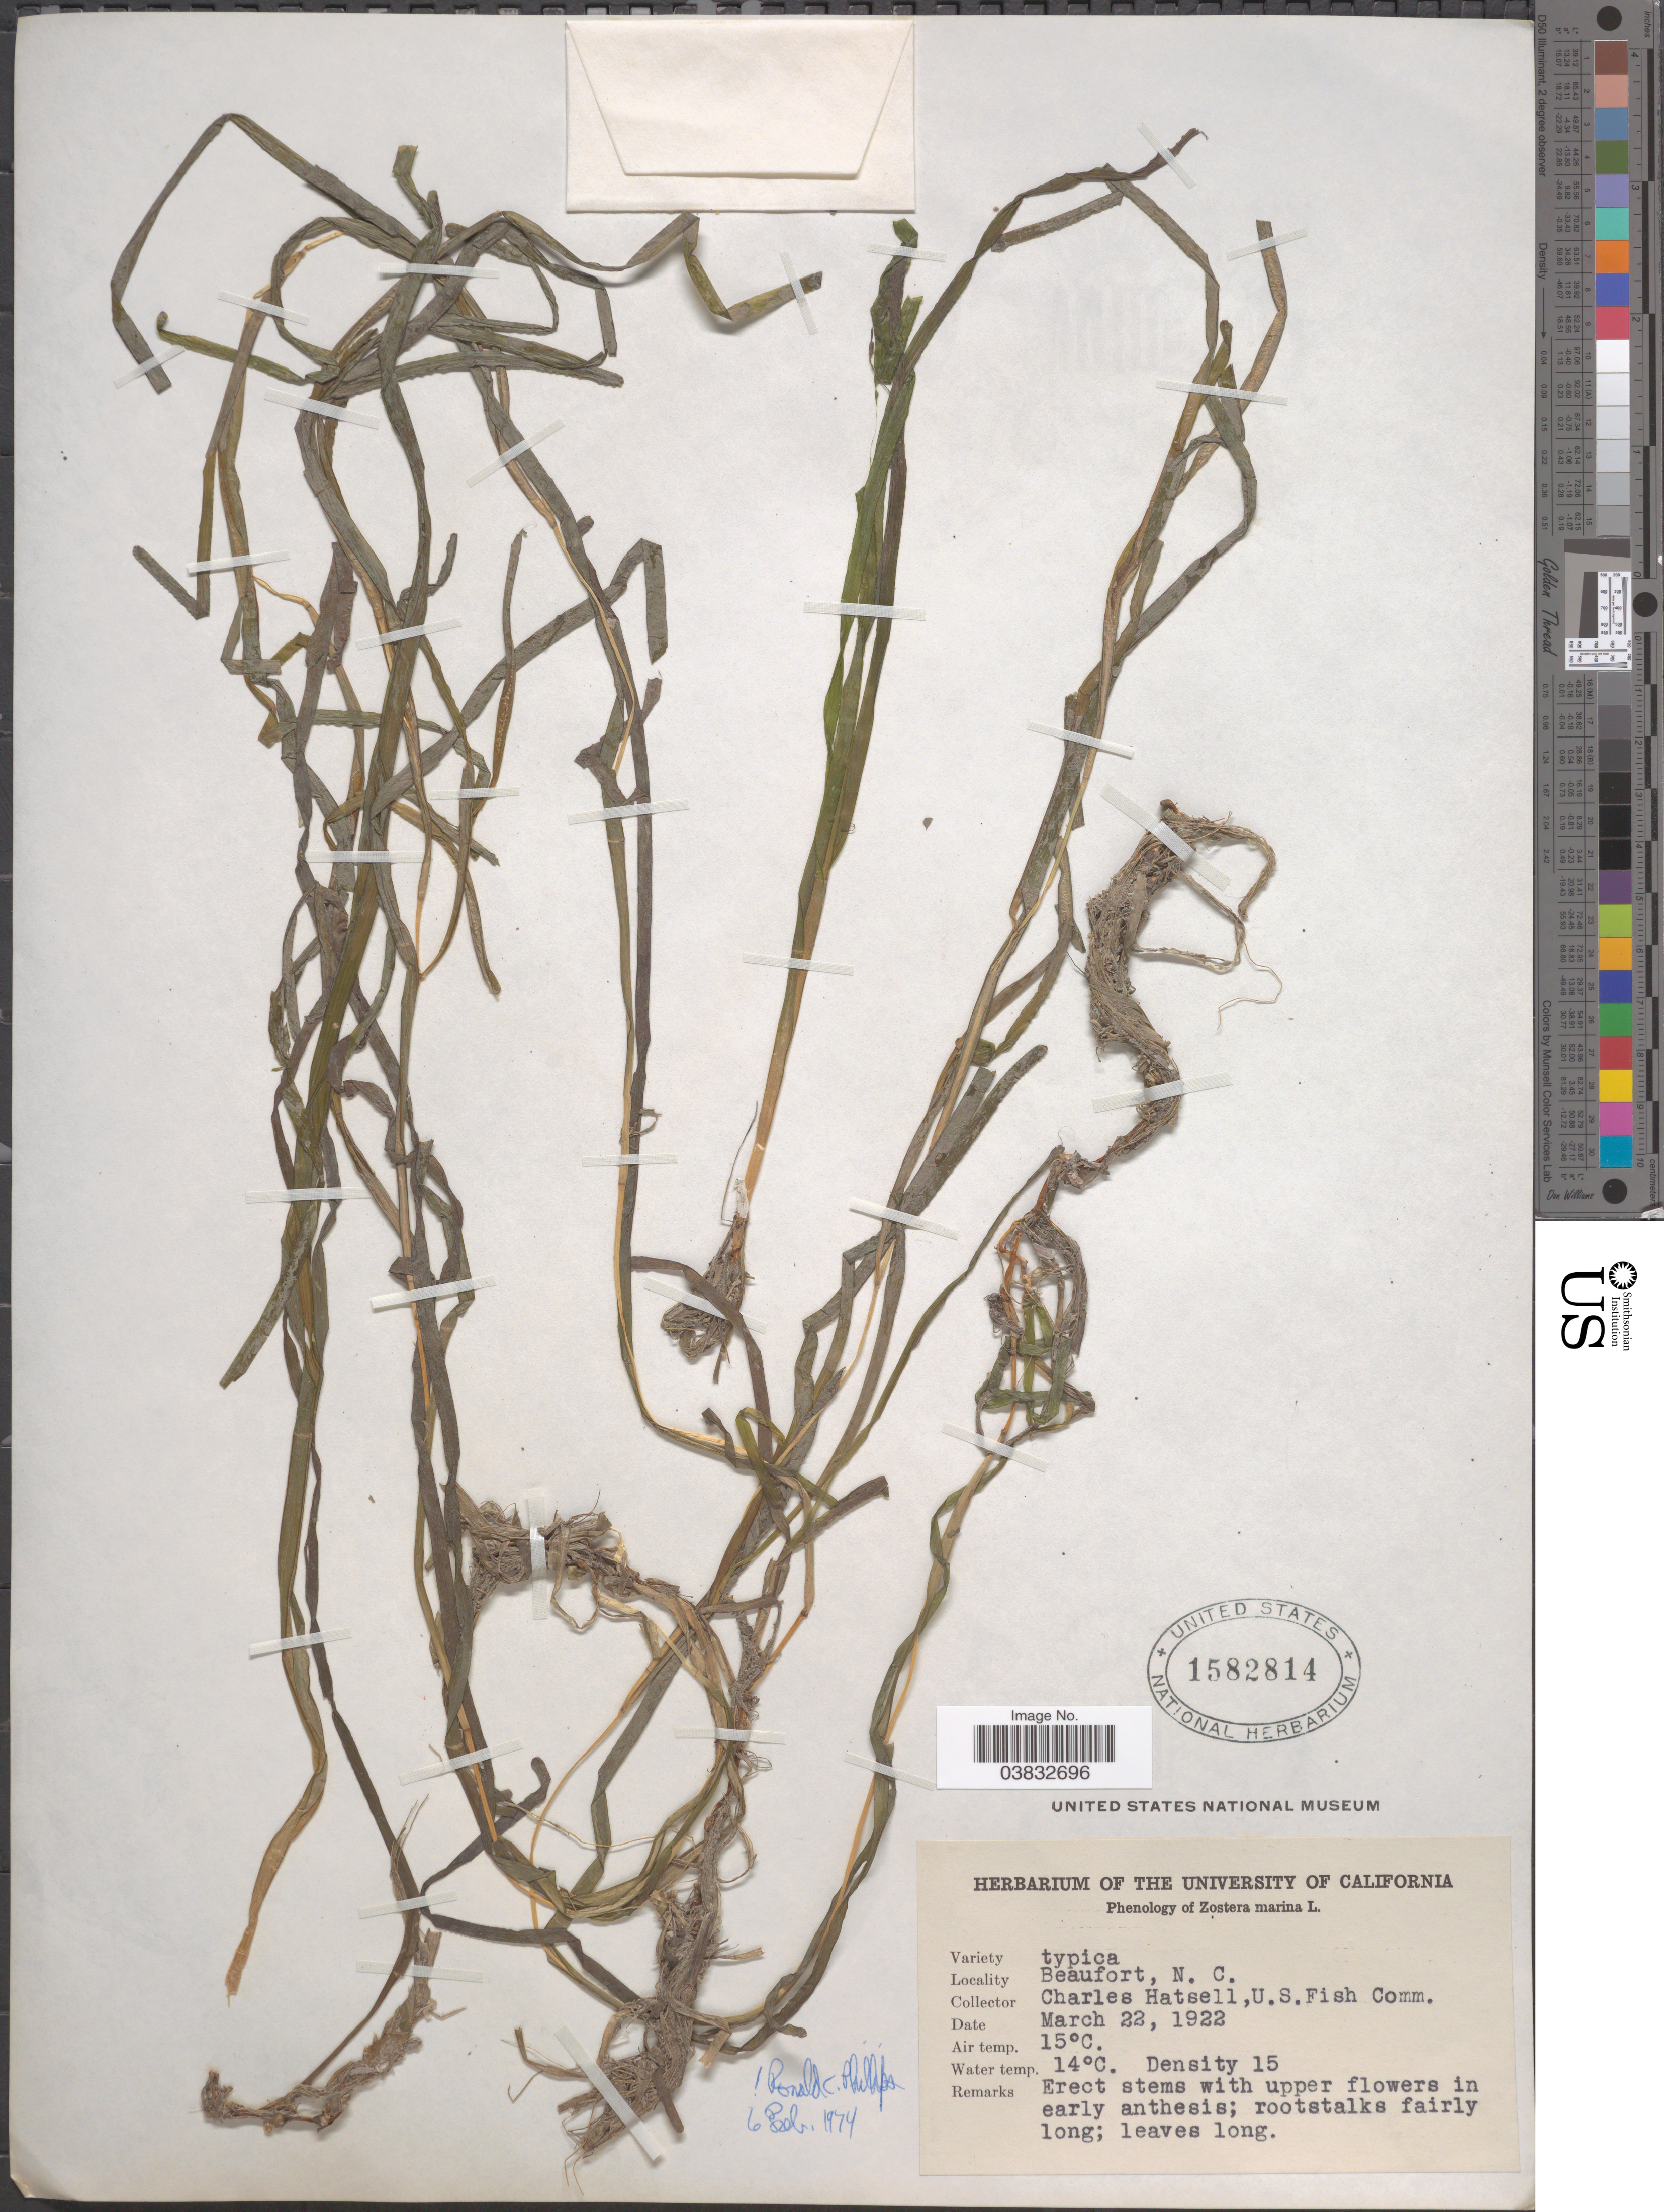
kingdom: Plantae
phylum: Tracheophyta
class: Liliopsida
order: Alismatales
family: Zosteraceae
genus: Zostera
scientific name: Zostera marina var. marina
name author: L.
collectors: C. Hatsell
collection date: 1922-03-22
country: United States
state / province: North Carolina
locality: Beaufort.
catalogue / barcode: US 1582814